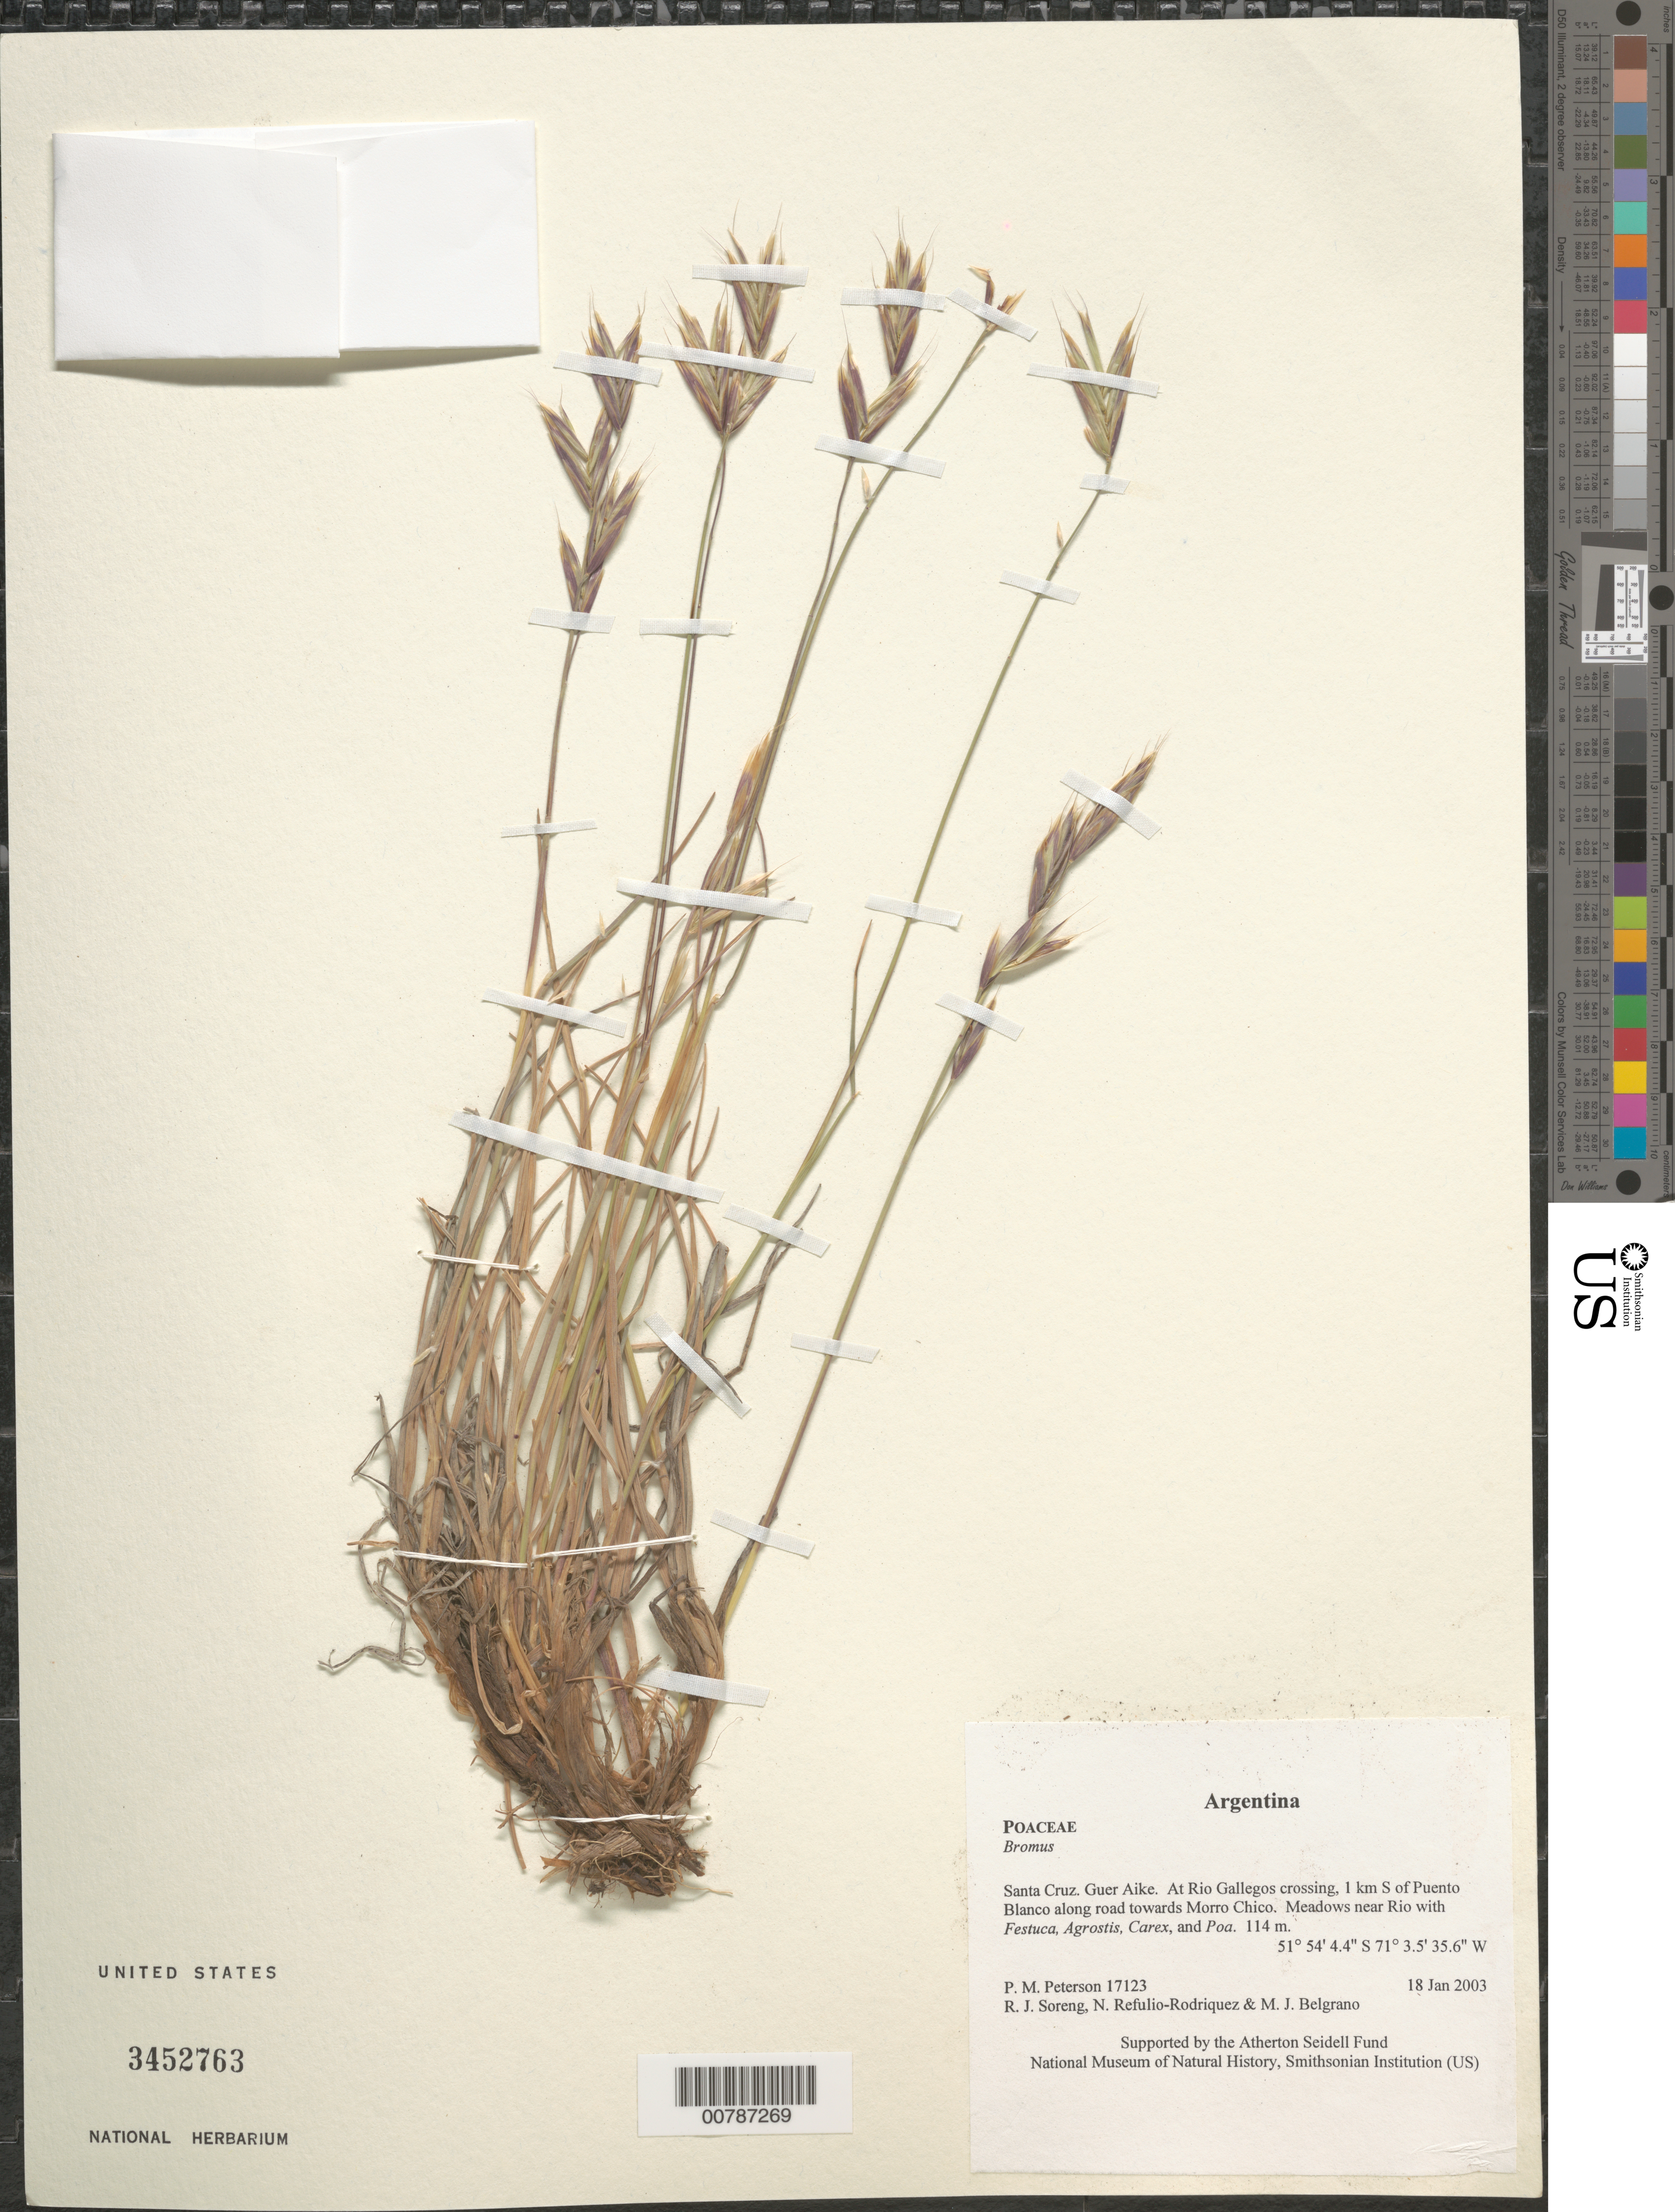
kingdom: Plantae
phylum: Tracheophyta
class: Liliopsida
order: Poales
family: Poaceae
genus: Bromus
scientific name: Bromus sp.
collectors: P. M. Peterson, R. J. Soreng, N. Refulio-Rodríguez & M. Belgrano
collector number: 17123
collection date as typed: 18 Jan 2003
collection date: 2003-01-18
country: Argentina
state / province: Santa Cruz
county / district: Guer Aike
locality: At Rio Gallegos crossing, 1 km S of Puento Blanco along road towards Morro Chico. Meadows near Rio with Festuca, Agrostis, Carex, and Poa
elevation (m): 114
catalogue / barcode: US 3452763